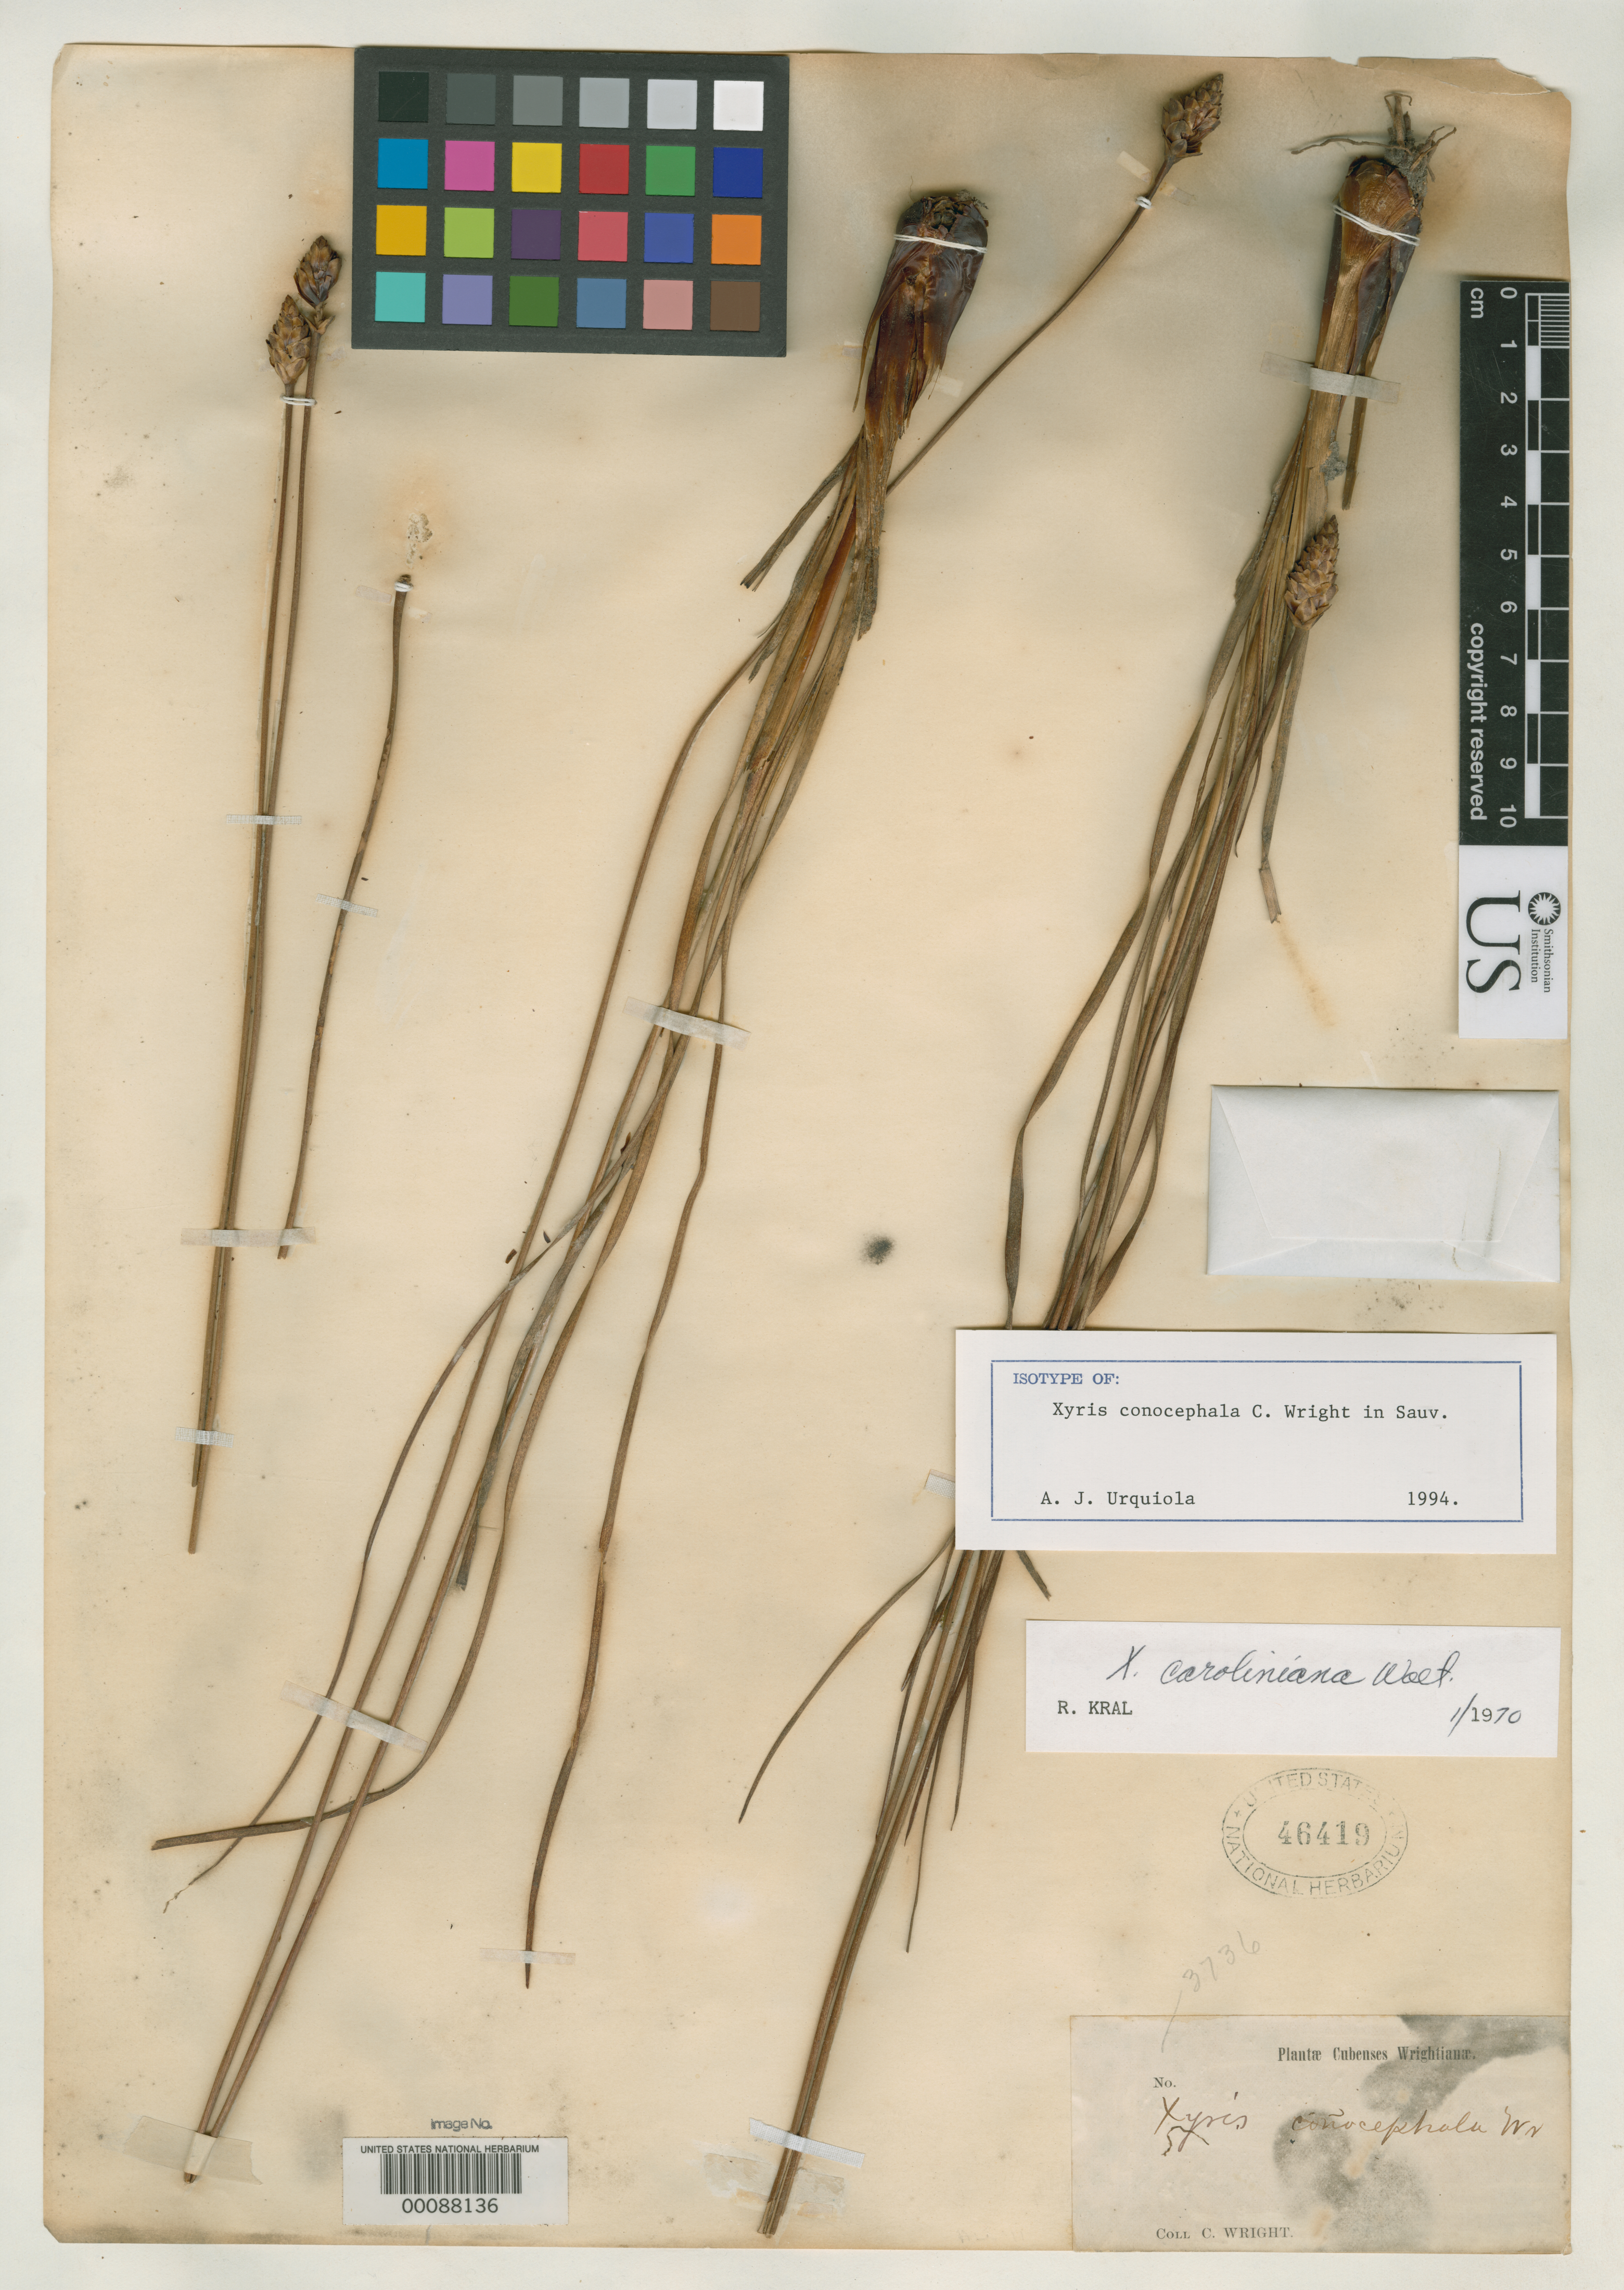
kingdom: Plantae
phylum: Tracheophyta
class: Liliopsida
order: Poales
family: Xyridaceae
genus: Xyris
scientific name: Xyris conocephala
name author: C. Wright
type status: Isotype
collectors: C. Wright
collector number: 3736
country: Cuba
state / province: Pinar del Río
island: Greater Antilles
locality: Near Pinar del Rio.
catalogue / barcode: US 46419